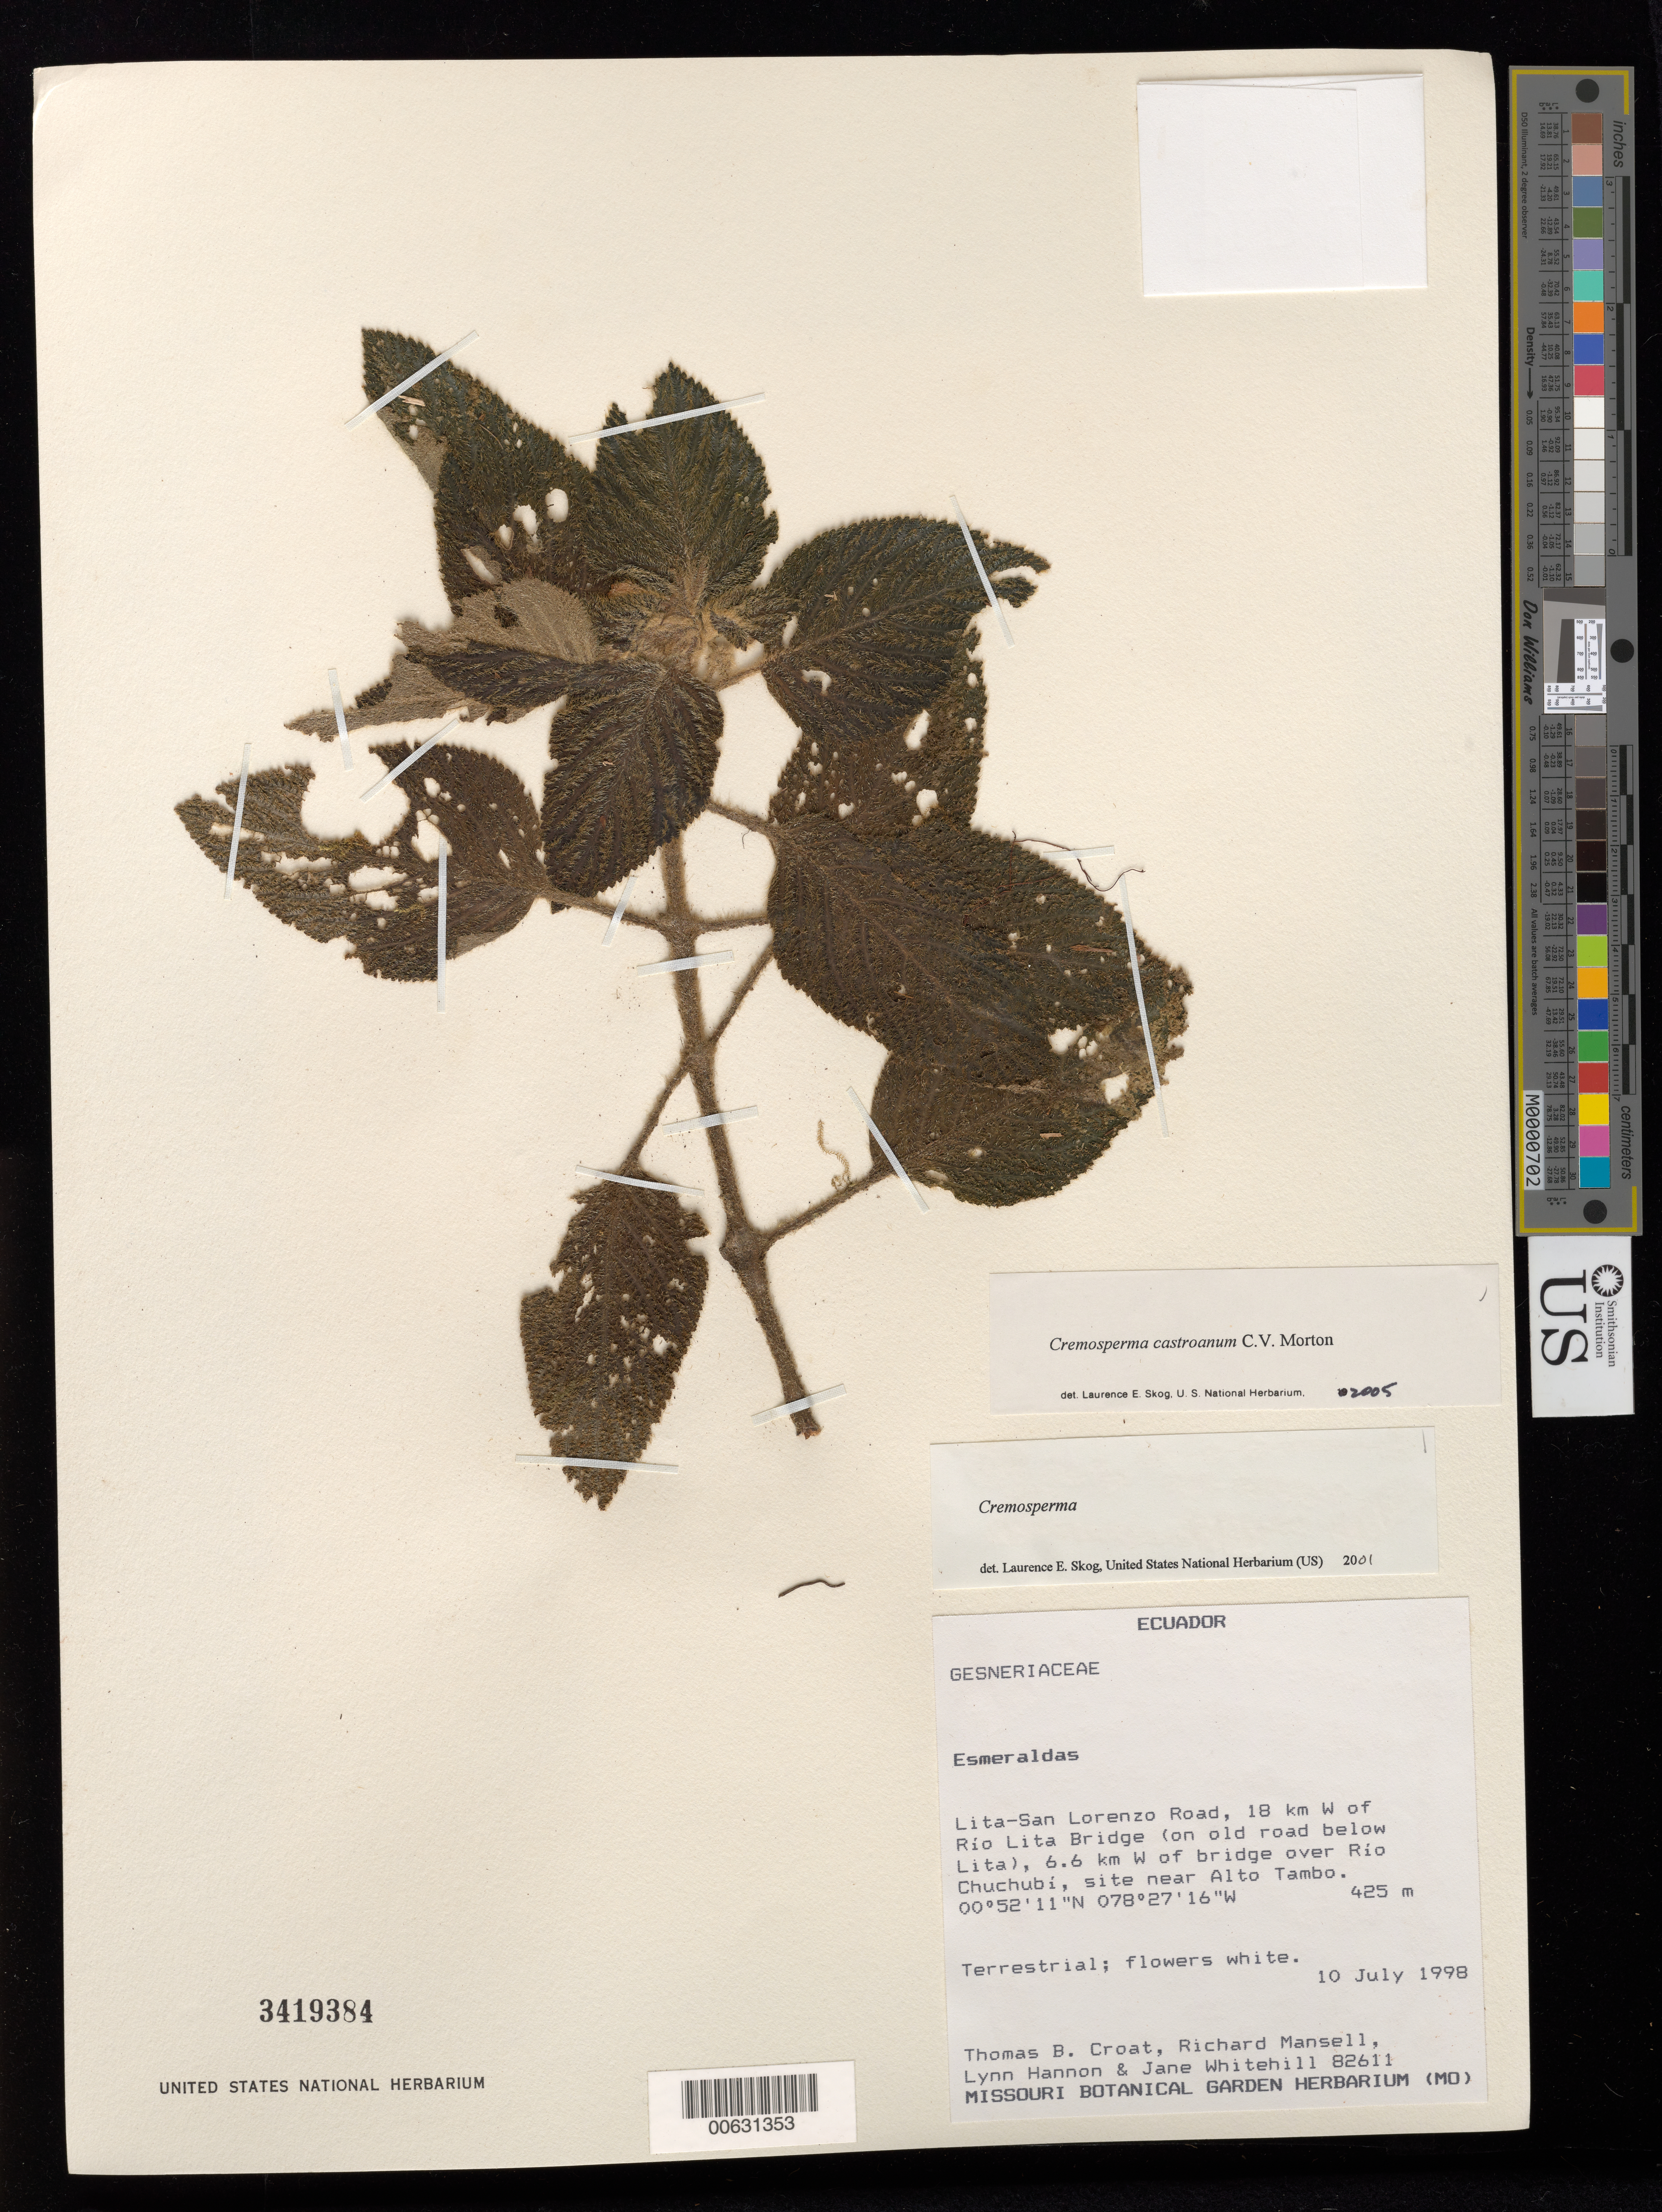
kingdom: Plantae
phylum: Tracheophyta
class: Magnoliopsida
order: Lamiales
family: Gesneriaceae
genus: Cremosperma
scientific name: Cremosperma castroanum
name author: C.V. Morton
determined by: Skog, Laurence E.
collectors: T. B. Croat, R. Mansell, L. Hannon & J. Whitehill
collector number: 82611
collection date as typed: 10 Jul 1998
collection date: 1998-07-10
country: Ecuador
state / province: Esmeraldas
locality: Lita - San Lorenzo Road, 18 km W of Río Lita Bridge (on old road below Lita), 6.6 km W of bridge over Río Chuchubí, site near Alto Tambo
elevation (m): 425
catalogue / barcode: US 3419384